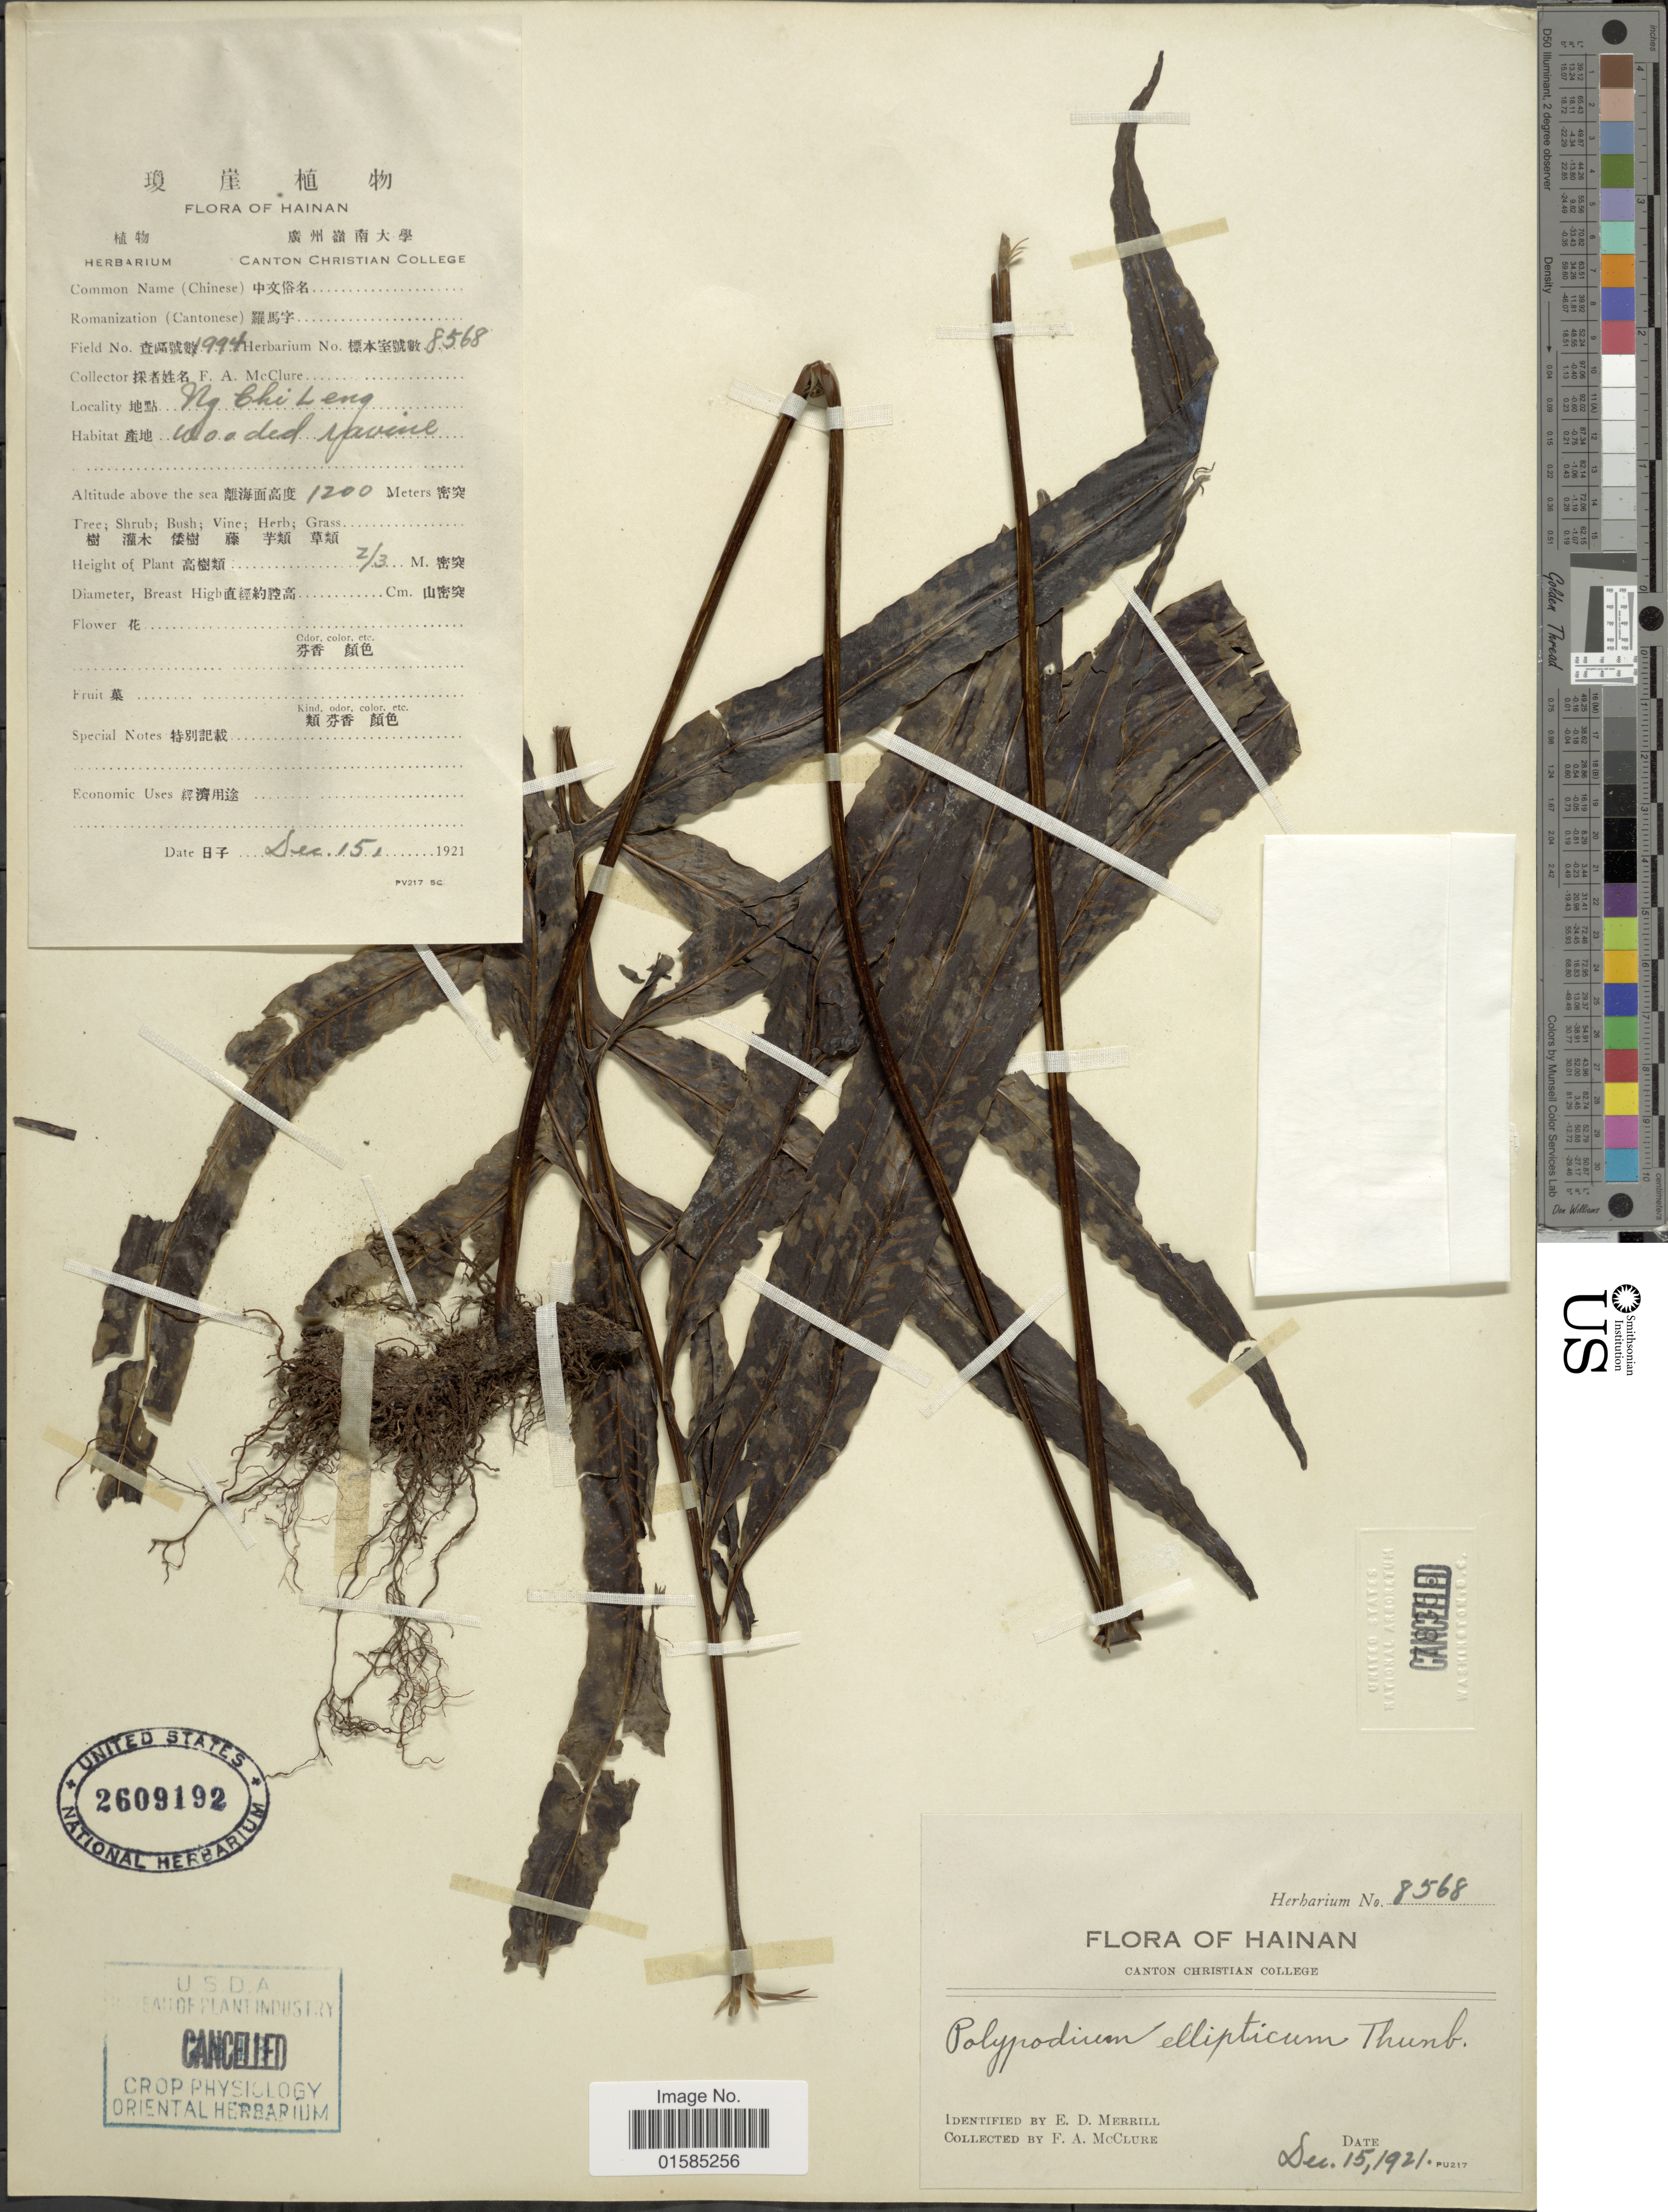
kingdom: Plantae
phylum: Tracheophyta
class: Polypodiopsida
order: Polypodiales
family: Polypodiaceae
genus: Leptochilus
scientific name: Leptochilus ellipticus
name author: (Thunb.) Noot.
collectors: F. A. McClure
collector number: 1994/8568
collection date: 1921-12-15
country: China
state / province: Hainan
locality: Hainan, Canton Christian College. Ng Chi Leng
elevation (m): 1200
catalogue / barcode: US 2609192